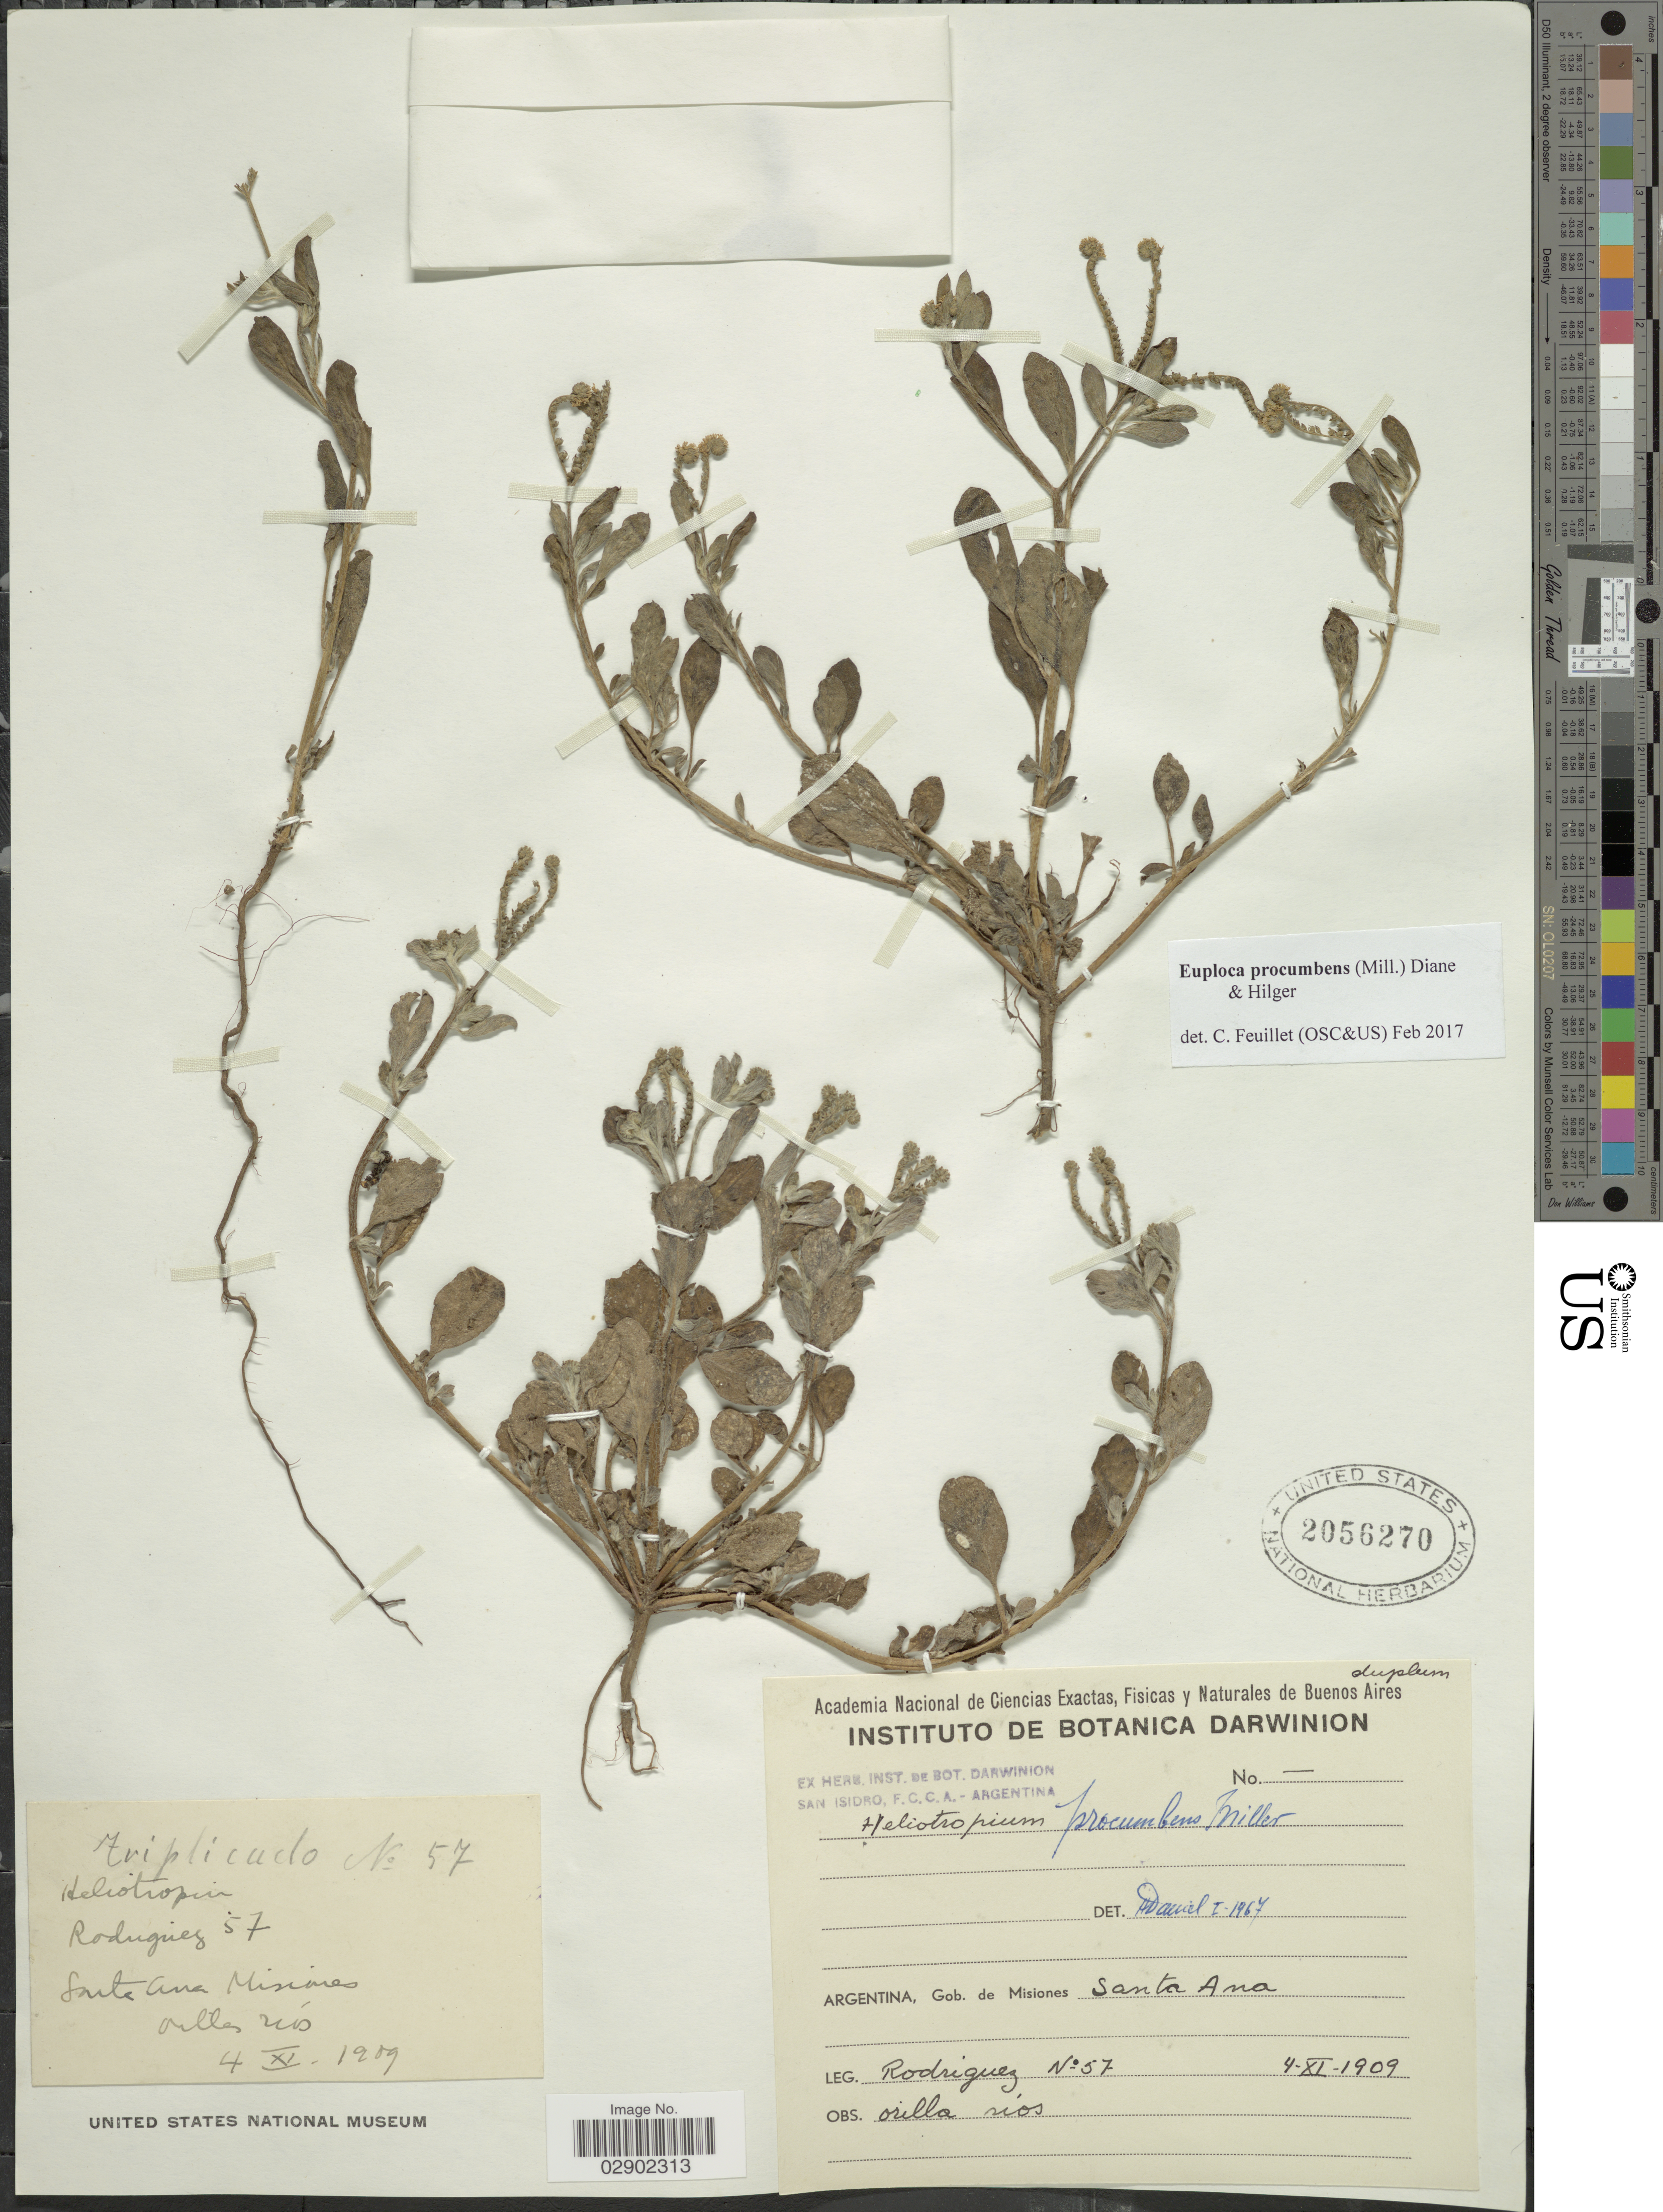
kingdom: Plantae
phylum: Tracheophyta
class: Magnoliopsida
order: Boraginales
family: Heliotropiaceae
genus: Euploca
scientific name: Euploca procumbens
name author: (Mill.) Diane & Hilger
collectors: Rodriguez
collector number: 57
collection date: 1909-11-04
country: Argentina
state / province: Misiones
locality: Gob. de Misiones Santa Ana.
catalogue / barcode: US 2056270